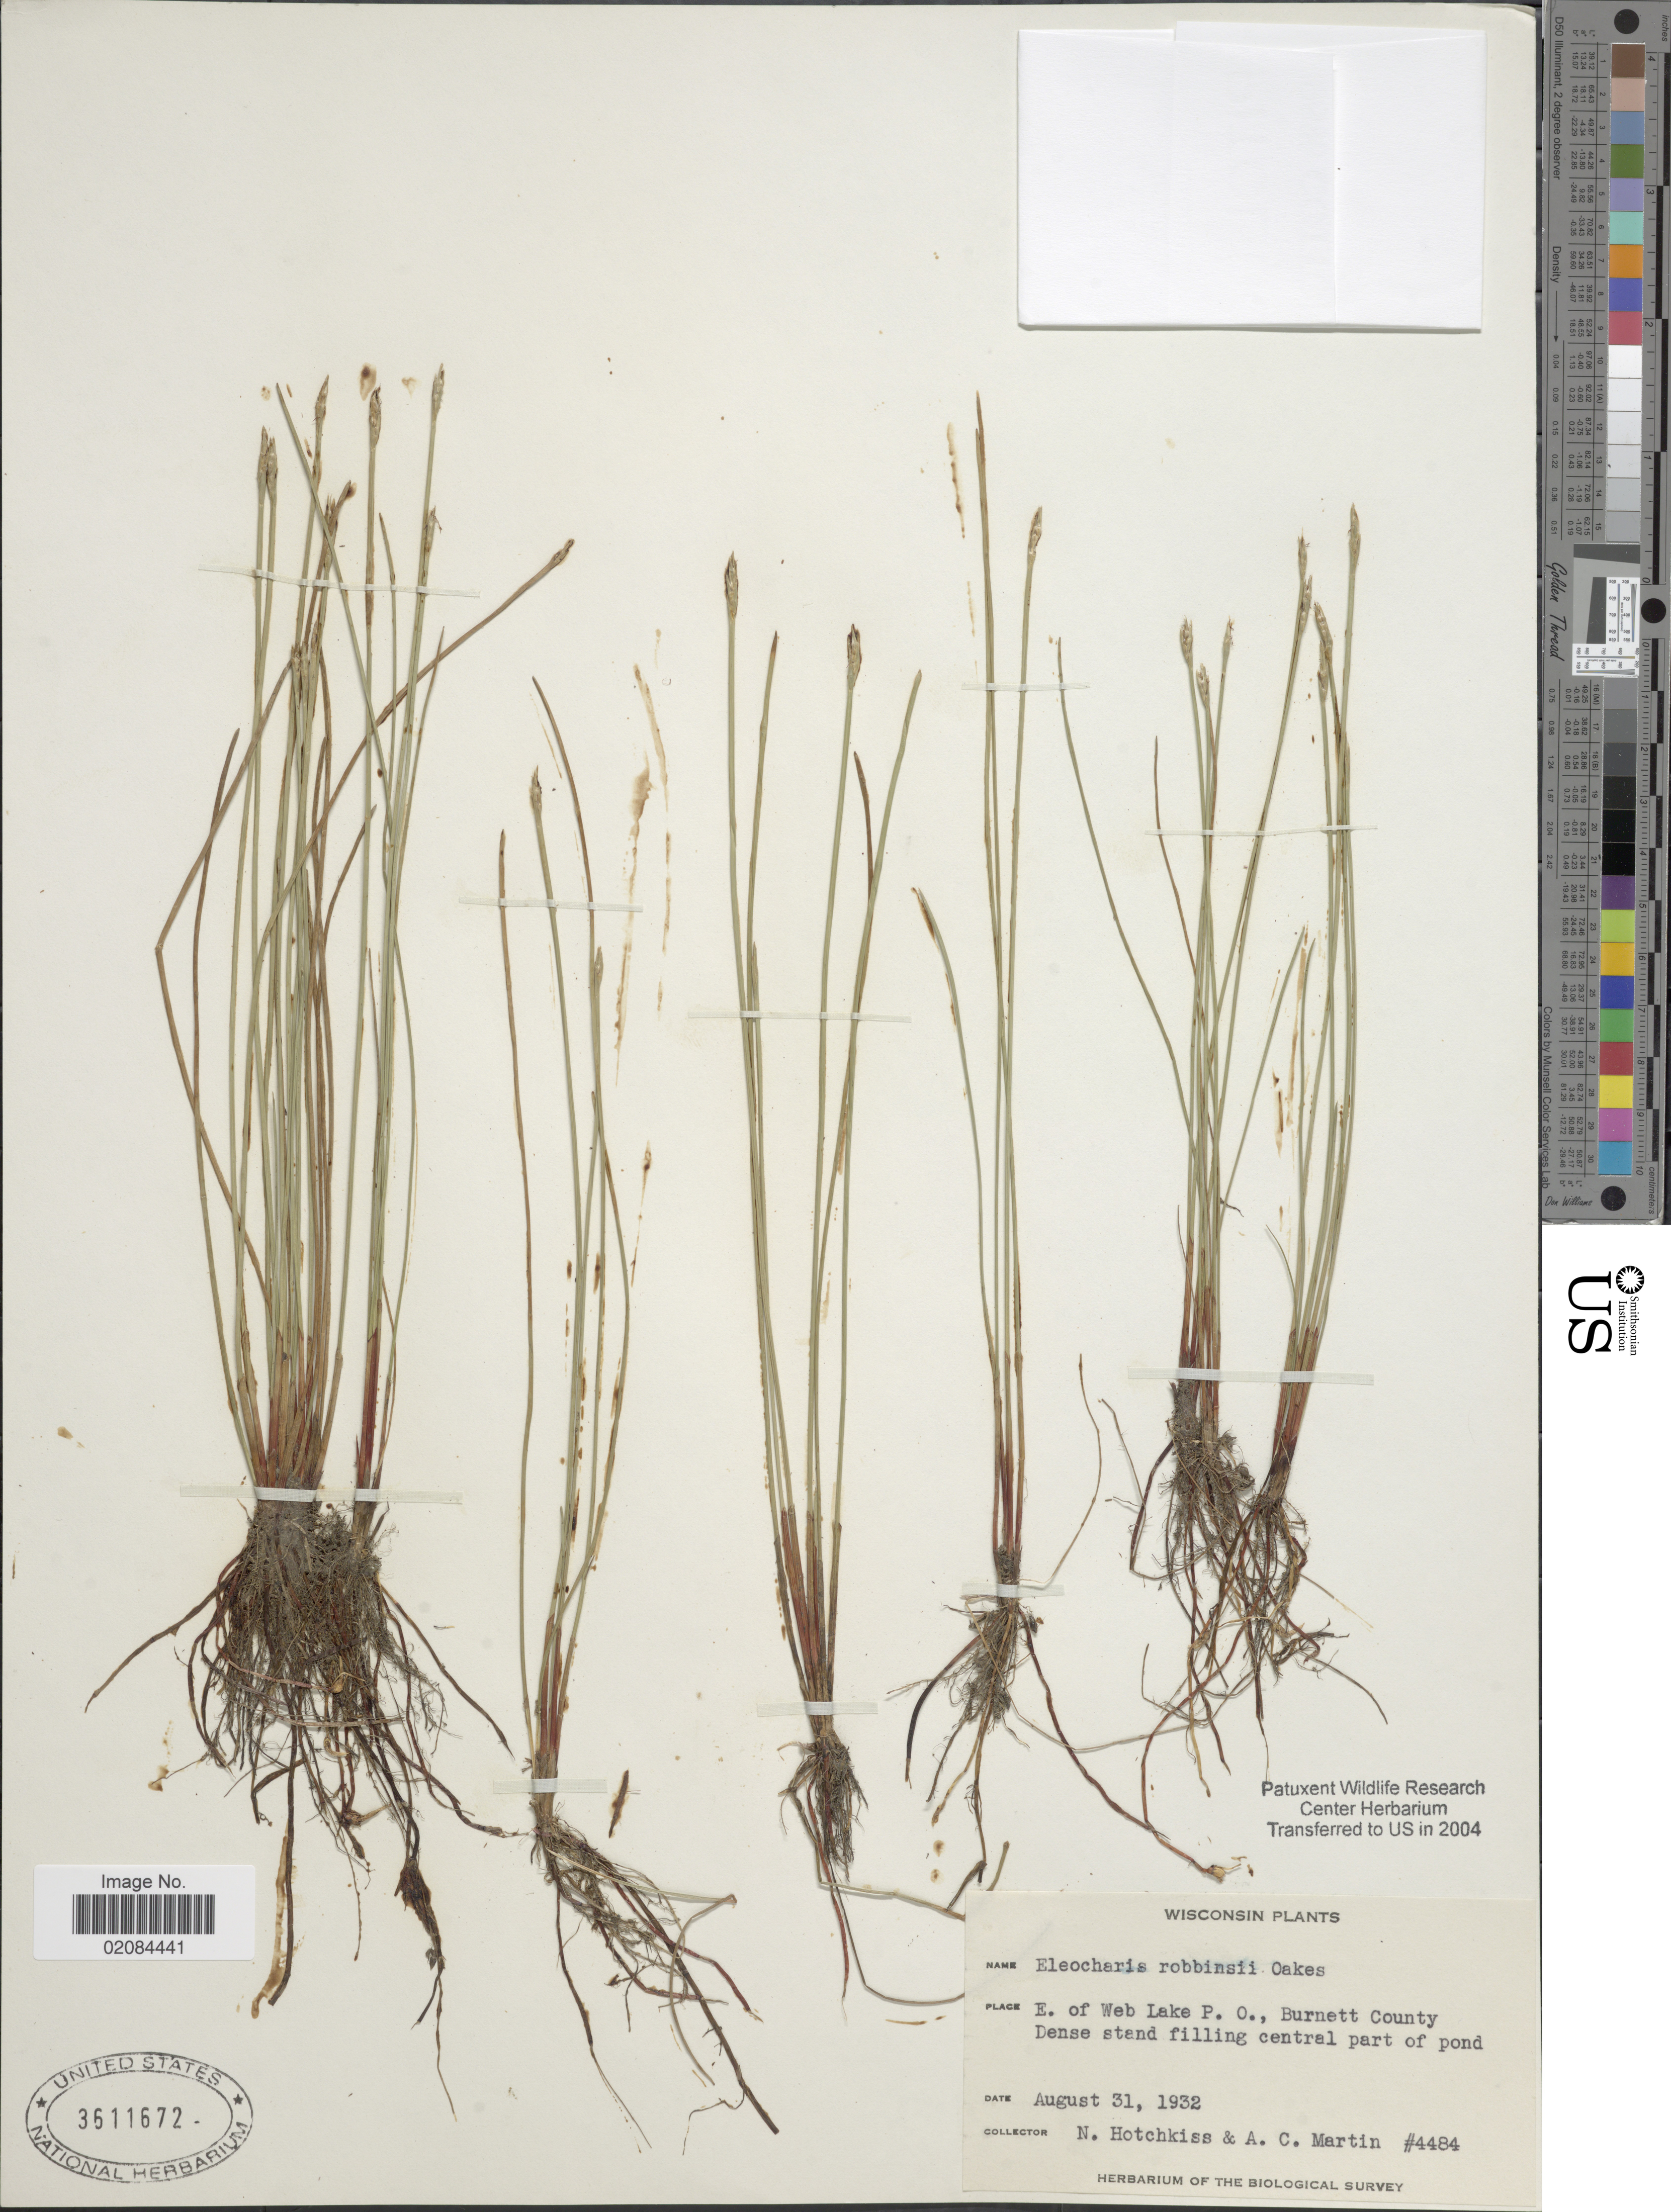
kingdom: Plantae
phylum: Tracheophyta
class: Liliopsida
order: Poales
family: Cyperaceae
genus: Eleocharis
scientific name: Eleocharis robbinsii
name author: Oakes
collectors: N. Hotchkiss & A. C. Martin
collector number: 4484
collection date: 1932-08-31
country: United States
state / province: Wisconsin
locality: E. of Web Lake P. O., Burnett County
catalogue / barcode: US 3611672